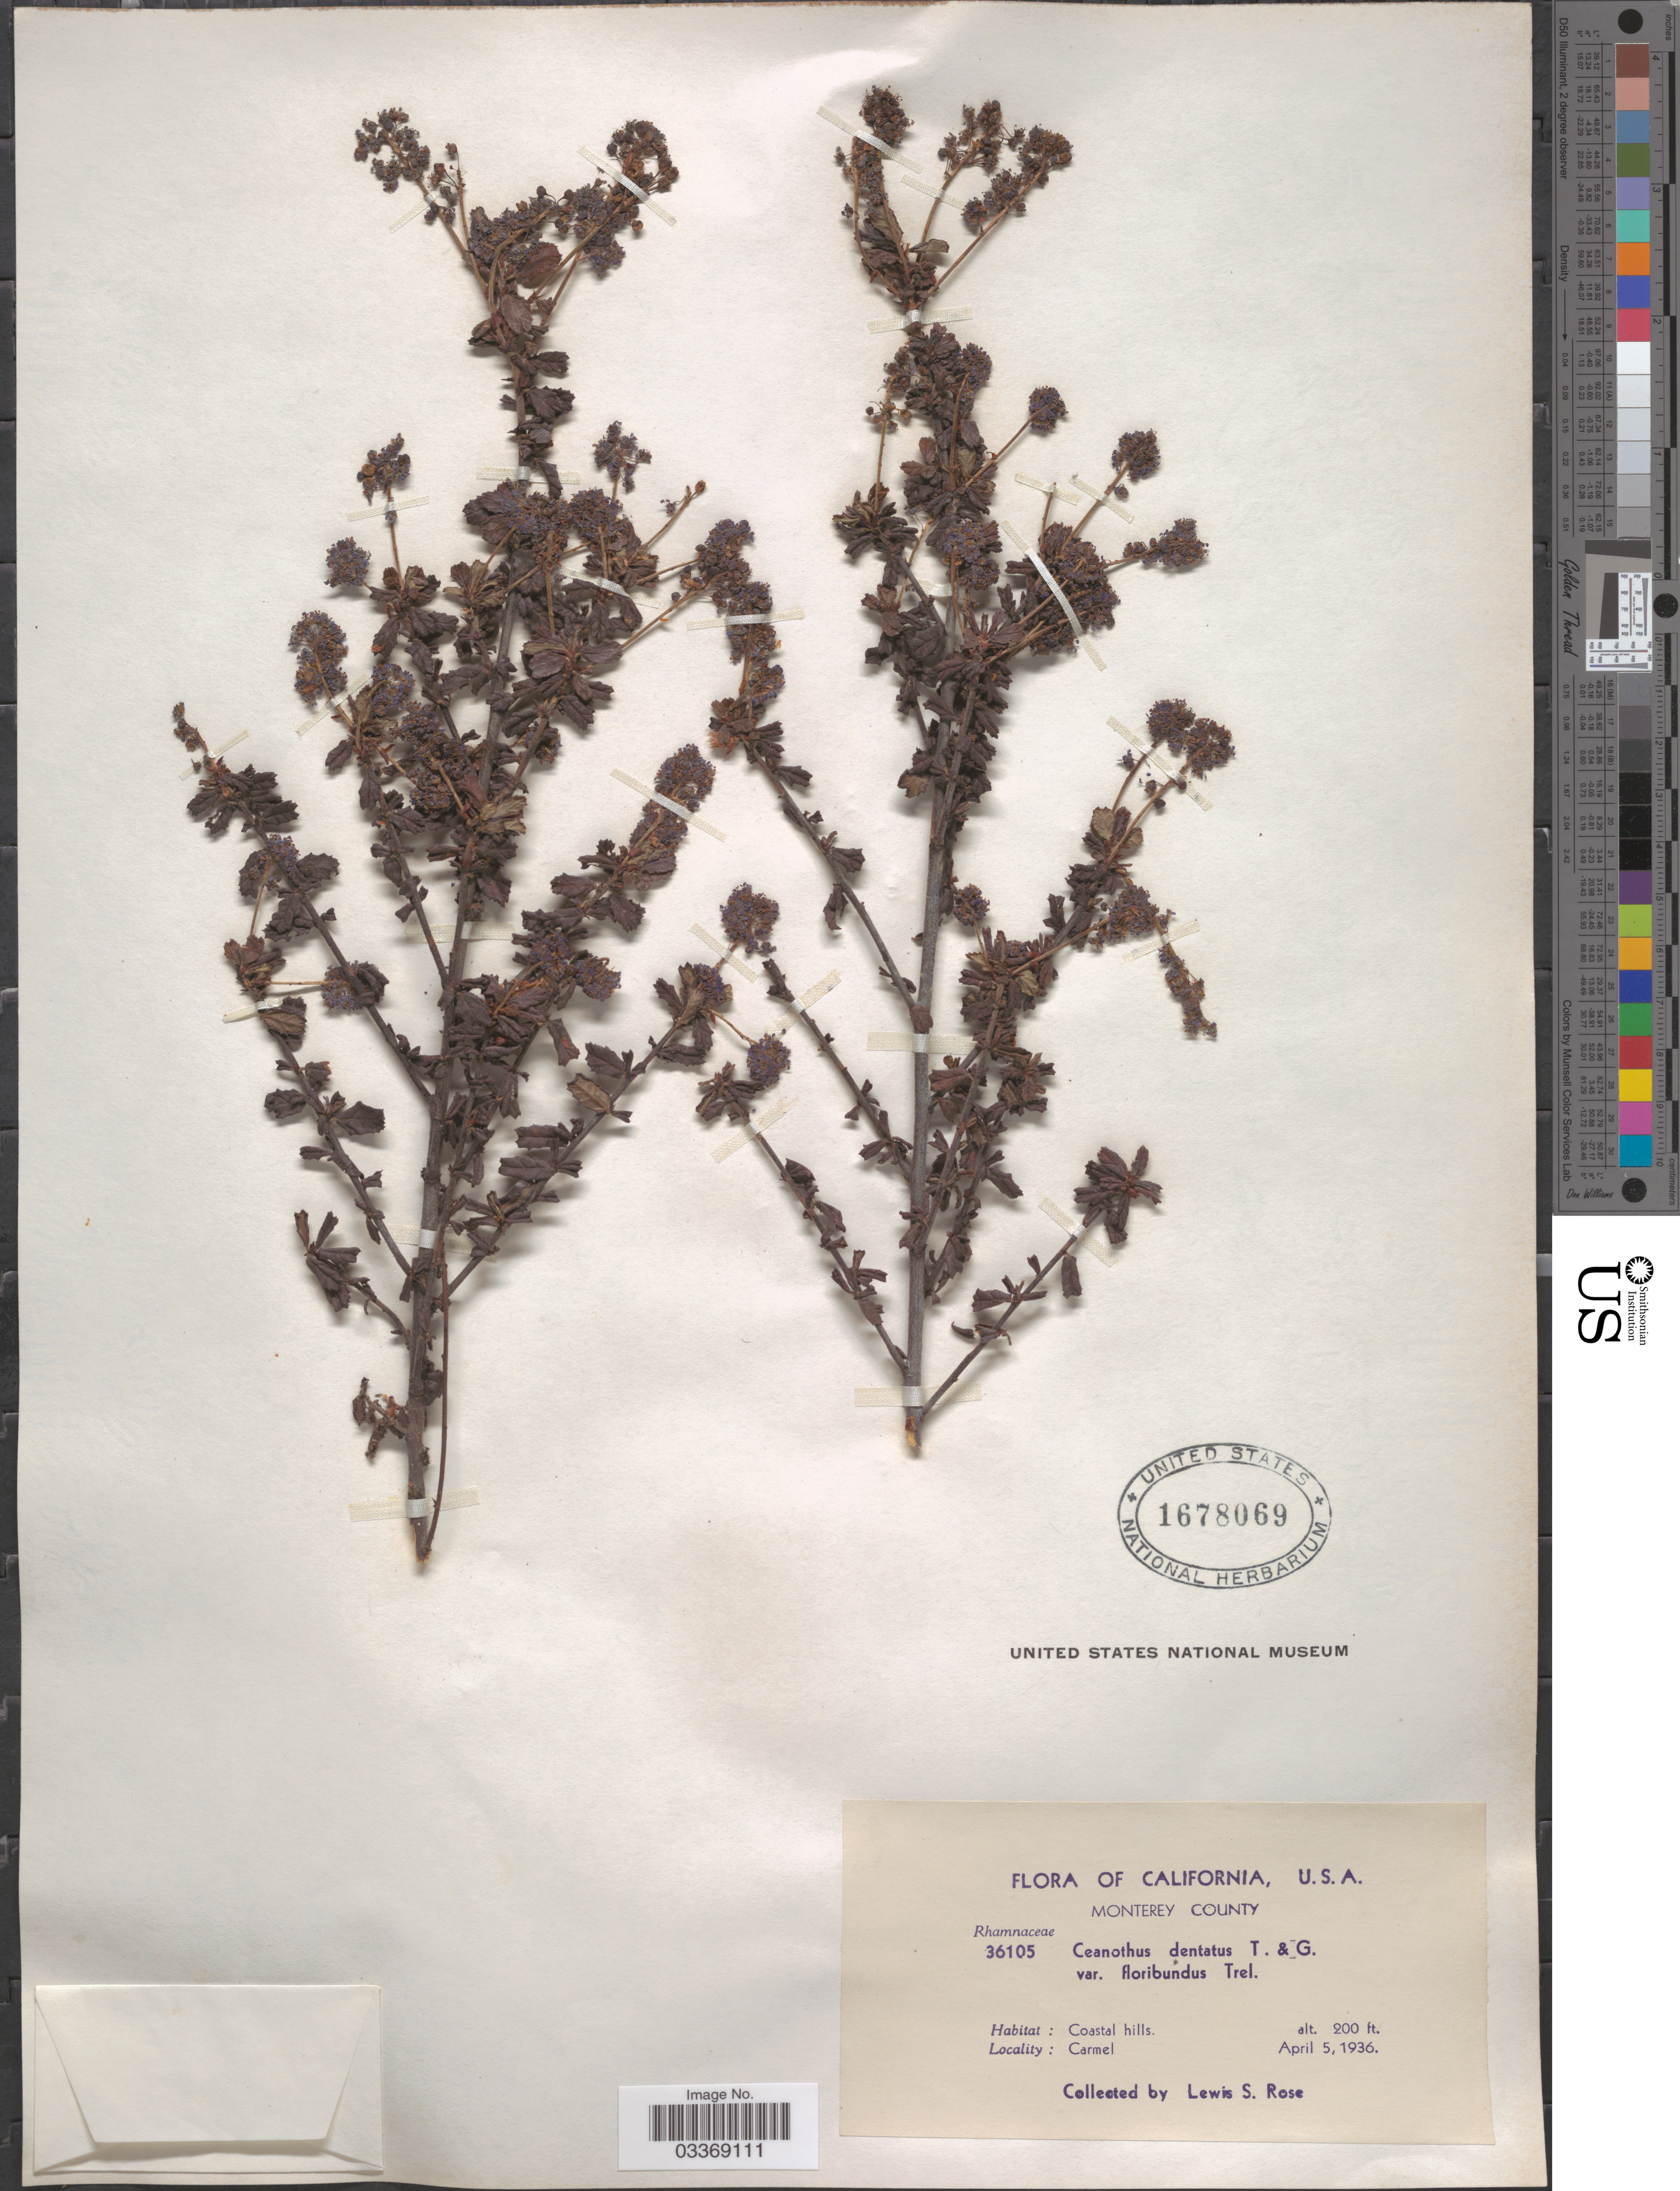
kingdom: Plantae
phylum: Tracheophyta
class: Magnoliopsida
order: Rosales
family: Rhamnaceae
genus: Ceanothus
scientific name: Ceanothus dentatus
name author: Torr. & A. Gray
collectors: L. S. Rose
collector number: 36105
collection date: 1936-04-05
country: United States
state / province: California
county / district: Monterey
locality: Monterey County, Coastal hills, Carmel.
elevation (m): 61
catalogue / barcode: US 1678069